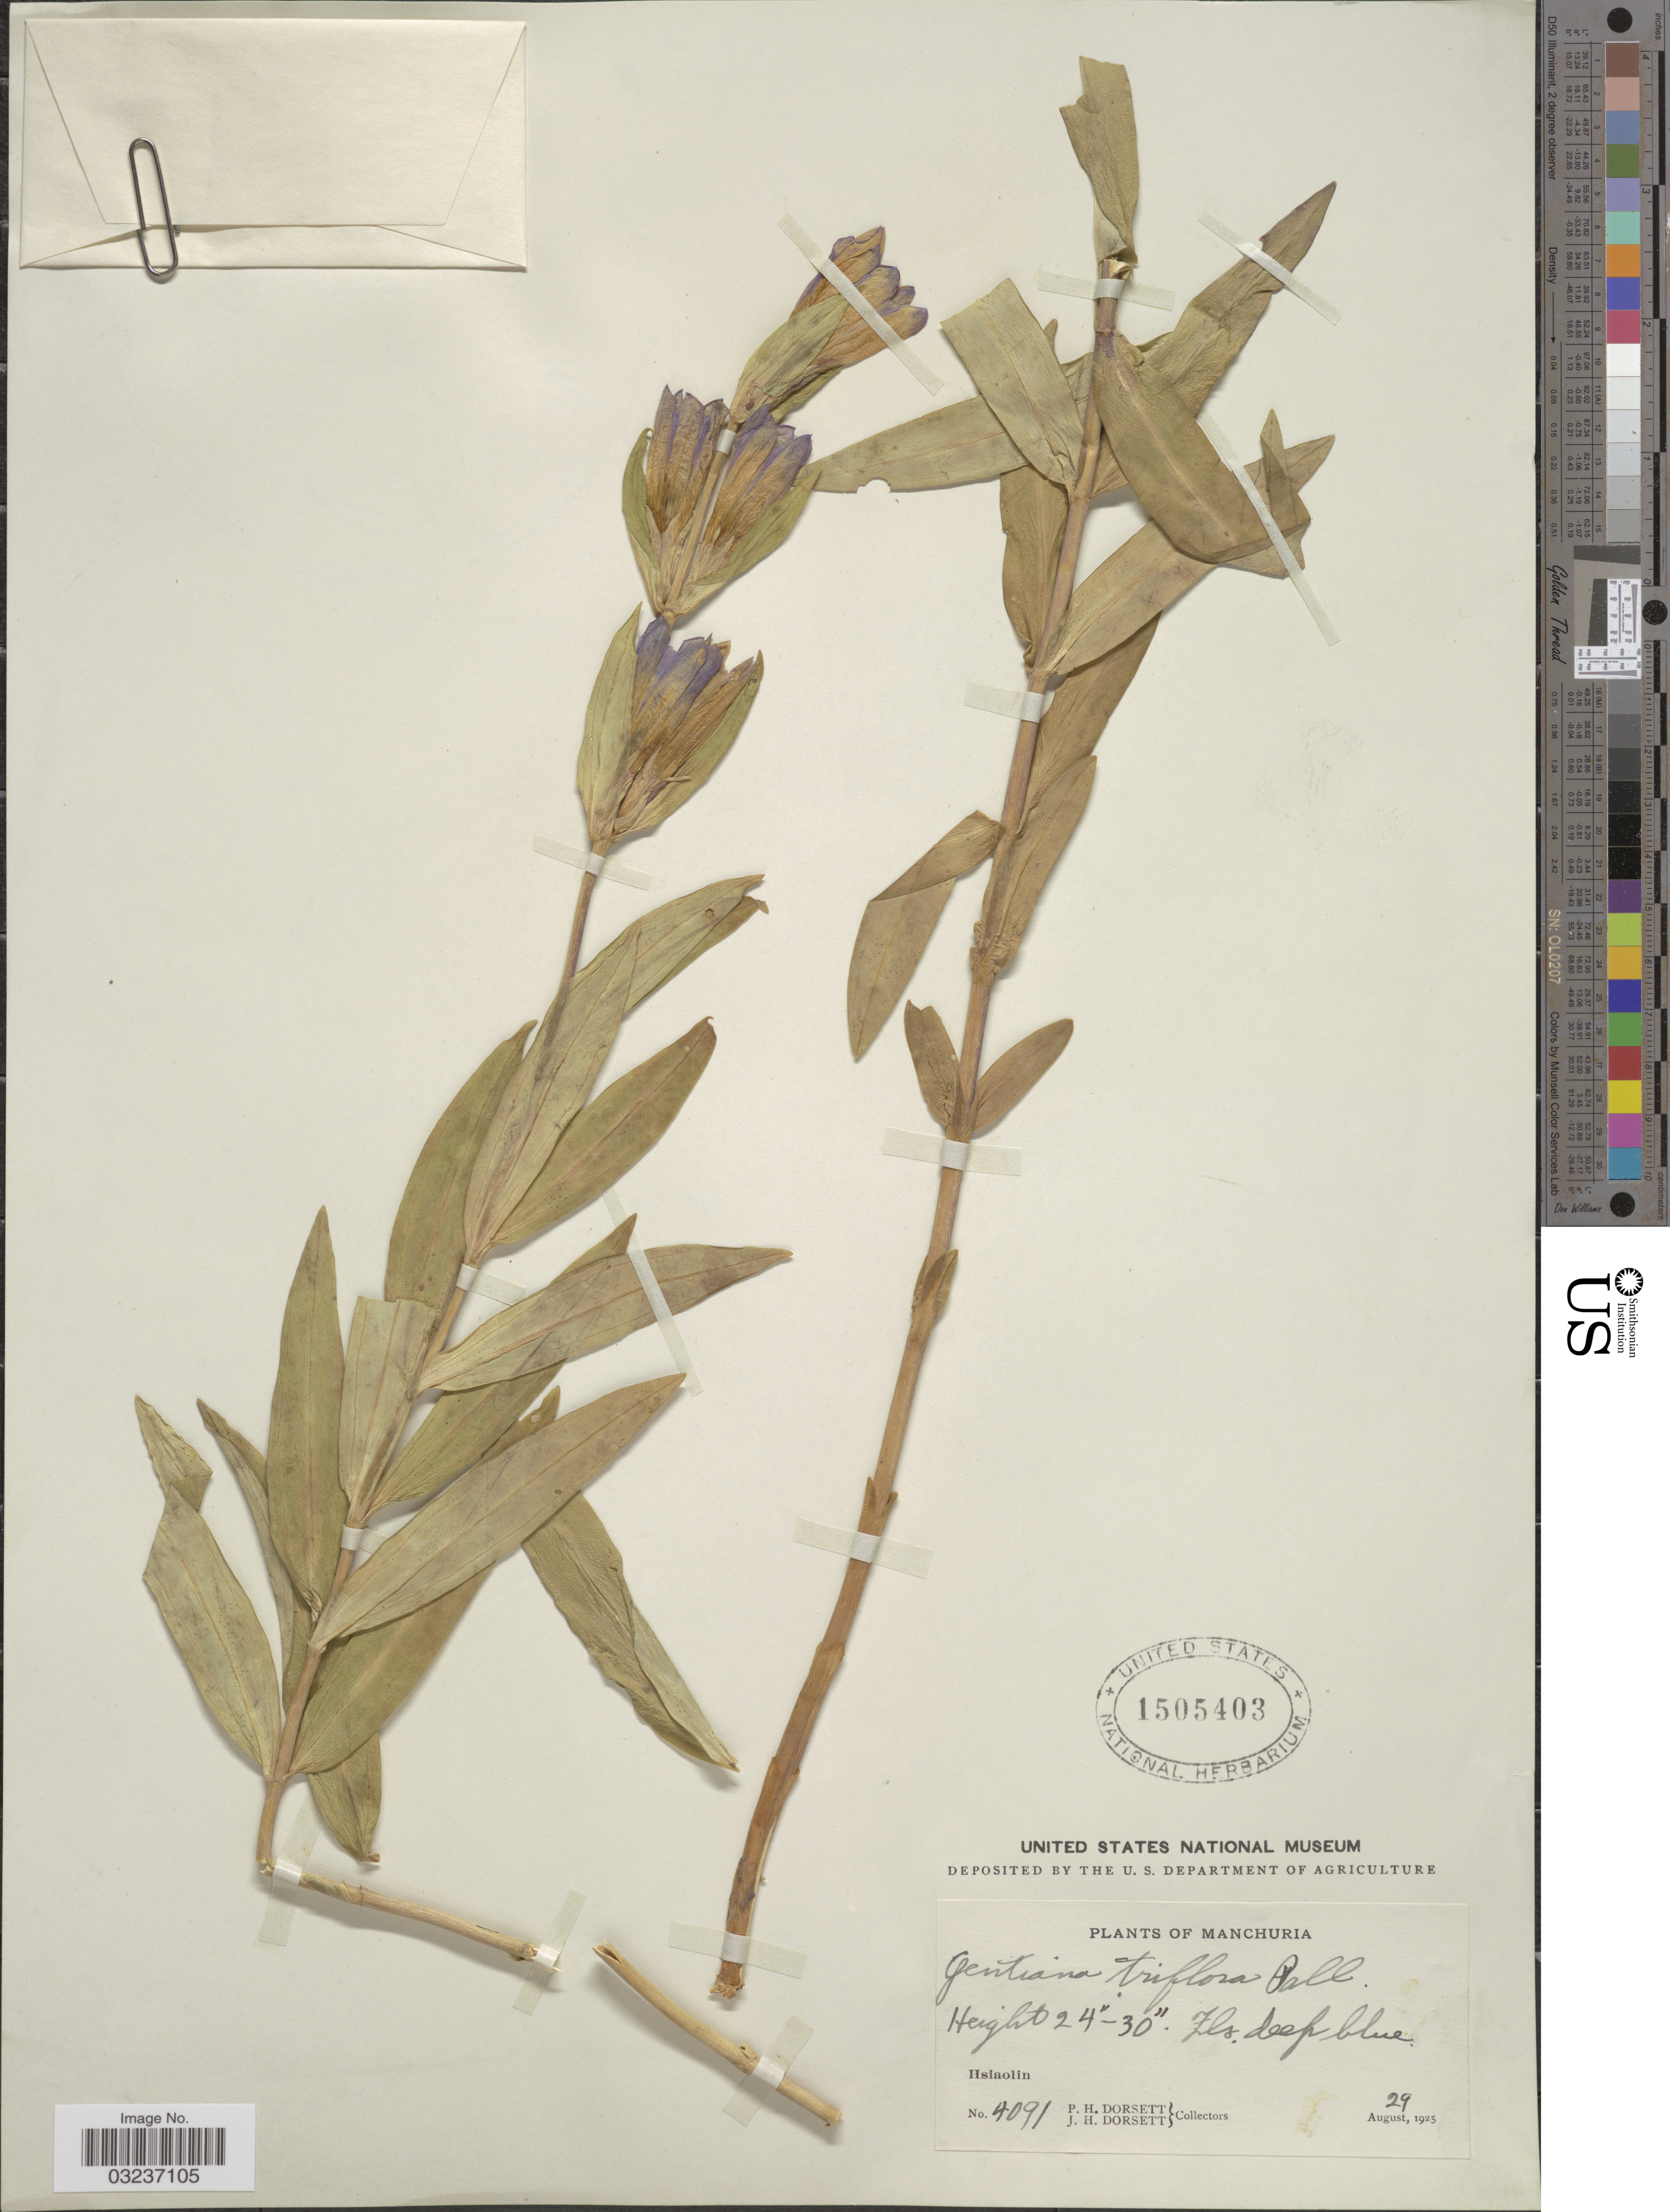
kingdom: Plantae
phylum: Tracheophyta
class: Magnoliopsida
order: Gentianales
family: Gentianaceae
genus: Gentiana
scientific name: Gentiana triflora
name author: Pall.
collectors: P. H. Dorsett & J. Dorsett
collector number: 4091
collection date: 1925-08-29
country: China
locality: Manchuria. Hsiaolin.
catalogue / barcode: US 1505403